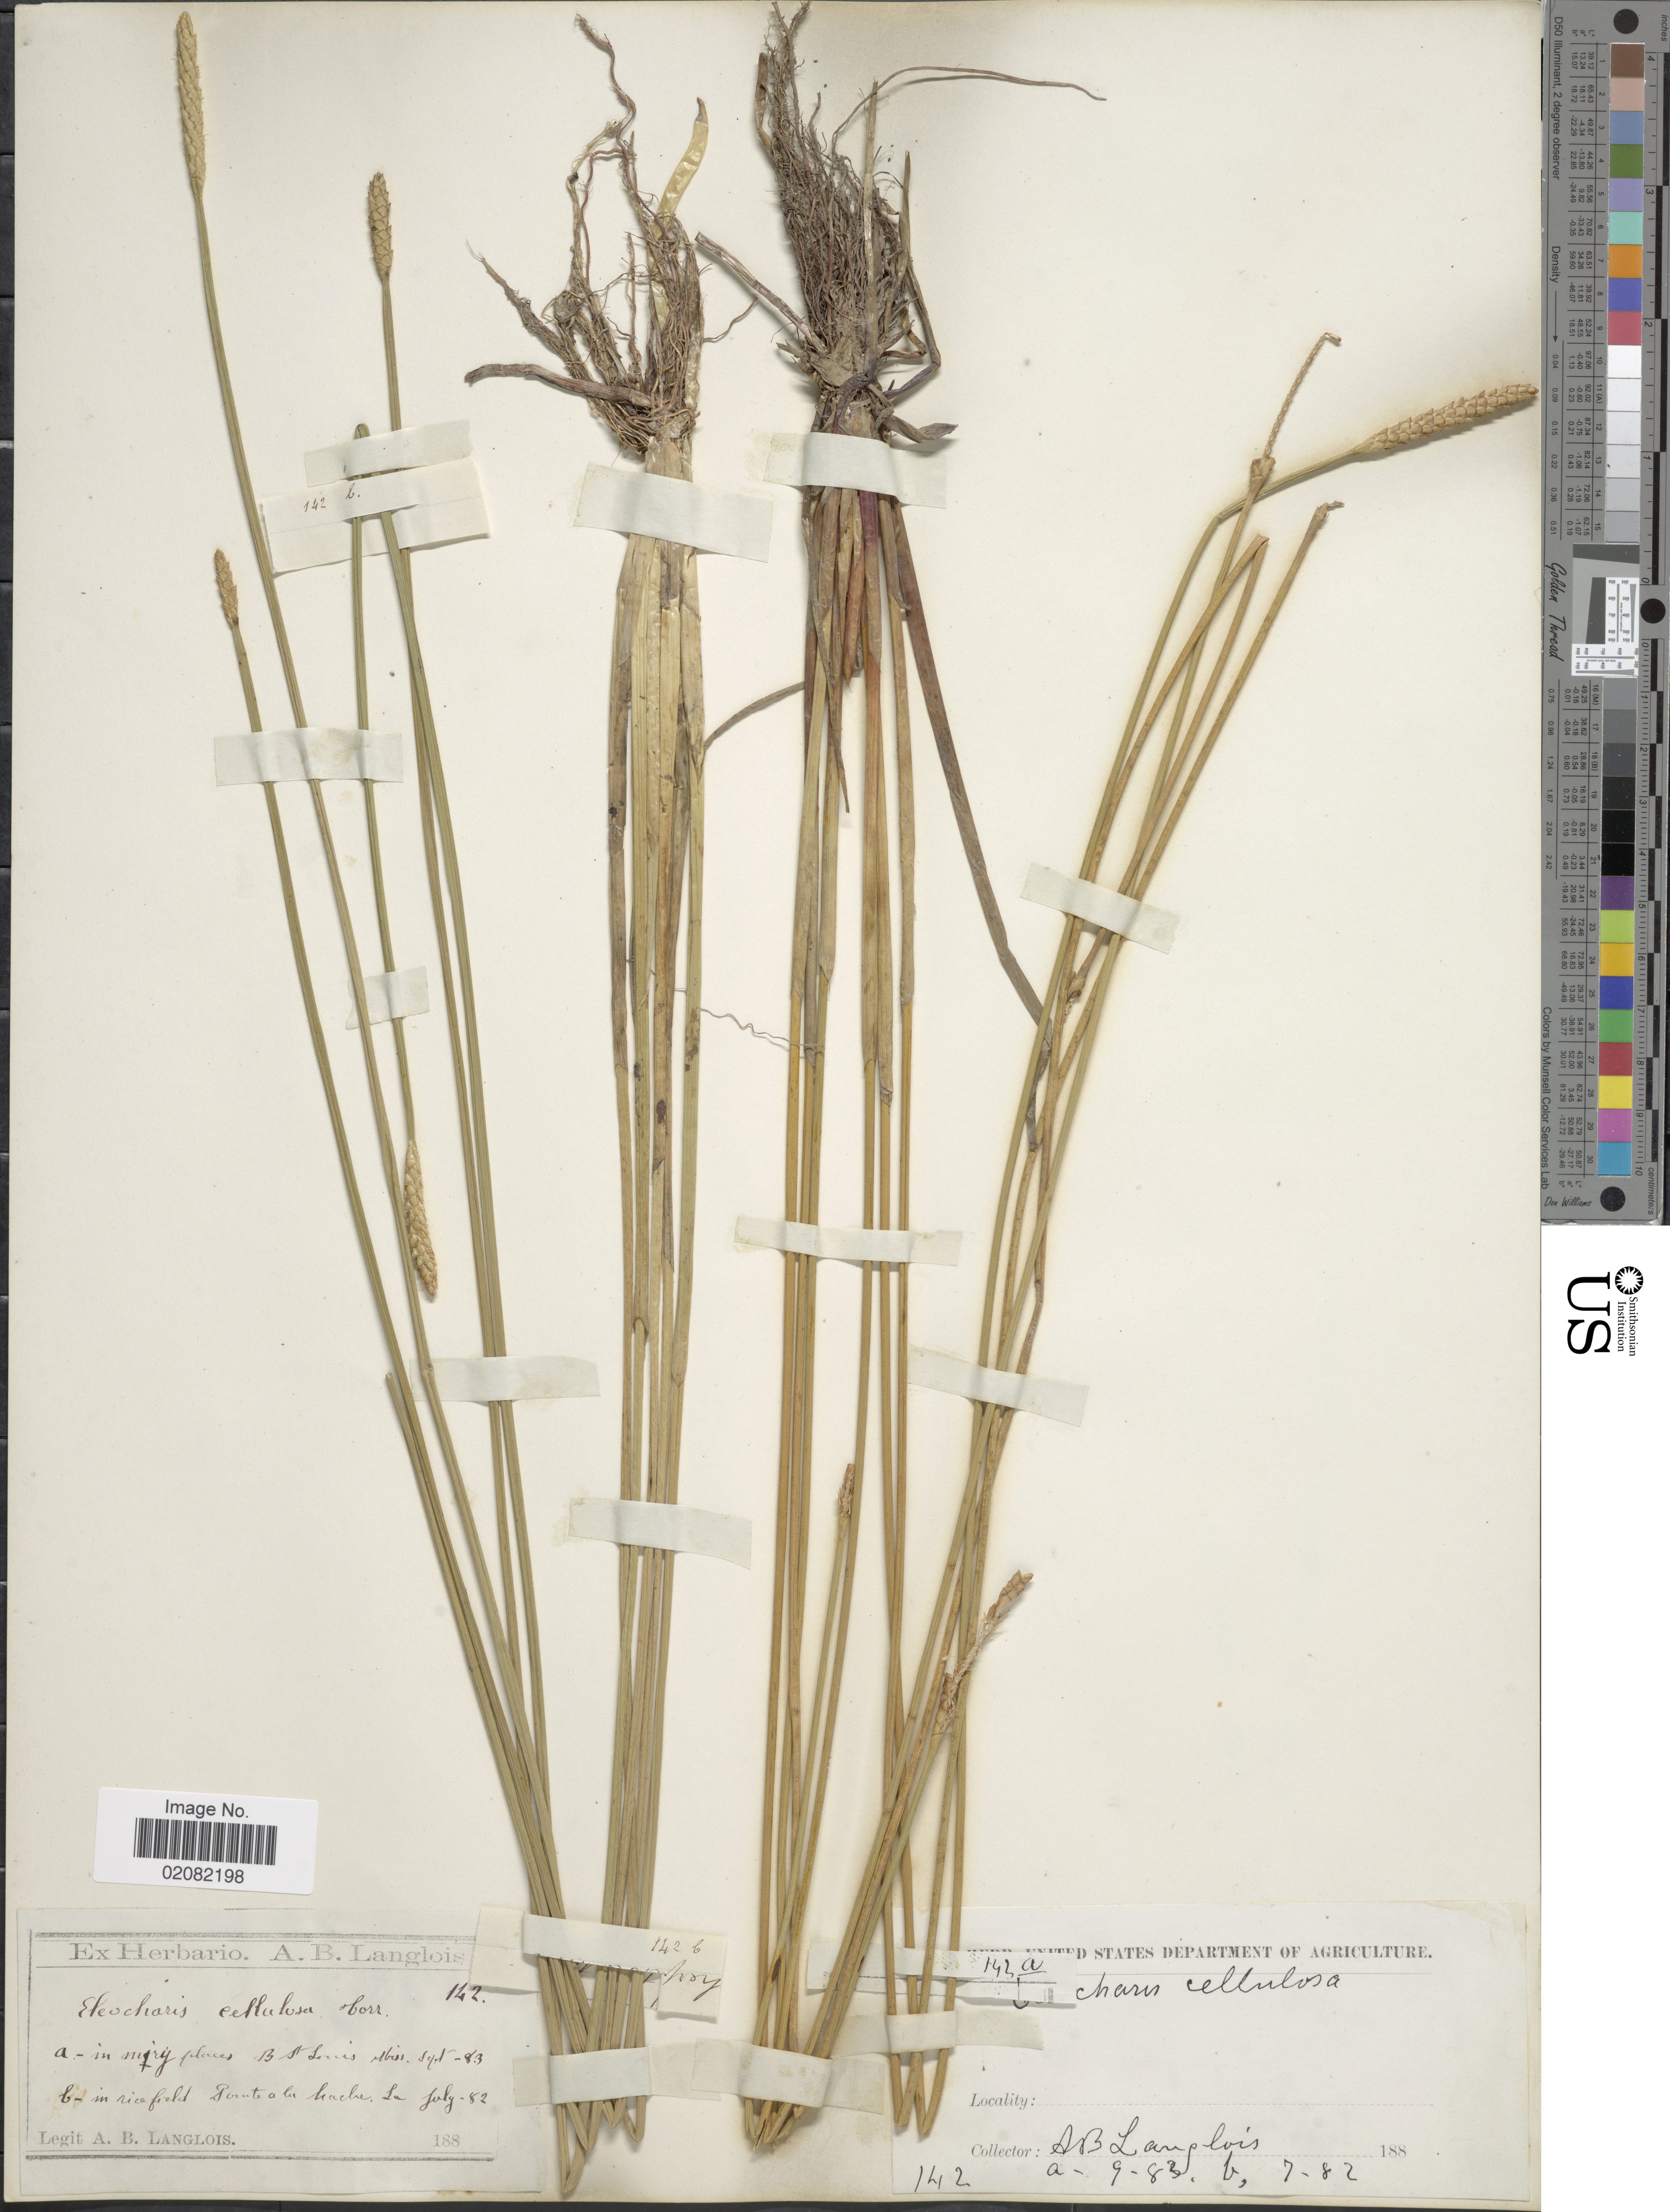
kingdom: Plantae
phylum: Tracheophyta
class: Liliopsida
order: Poales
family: Cyperaceae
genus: Eleocharis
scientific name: Eleocharis cellulosa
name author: Torr.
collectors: A. Langlois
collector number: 142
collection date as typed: Transcribed d/m/y: /9/83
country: United States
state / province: Mississippi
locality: B St. Louis